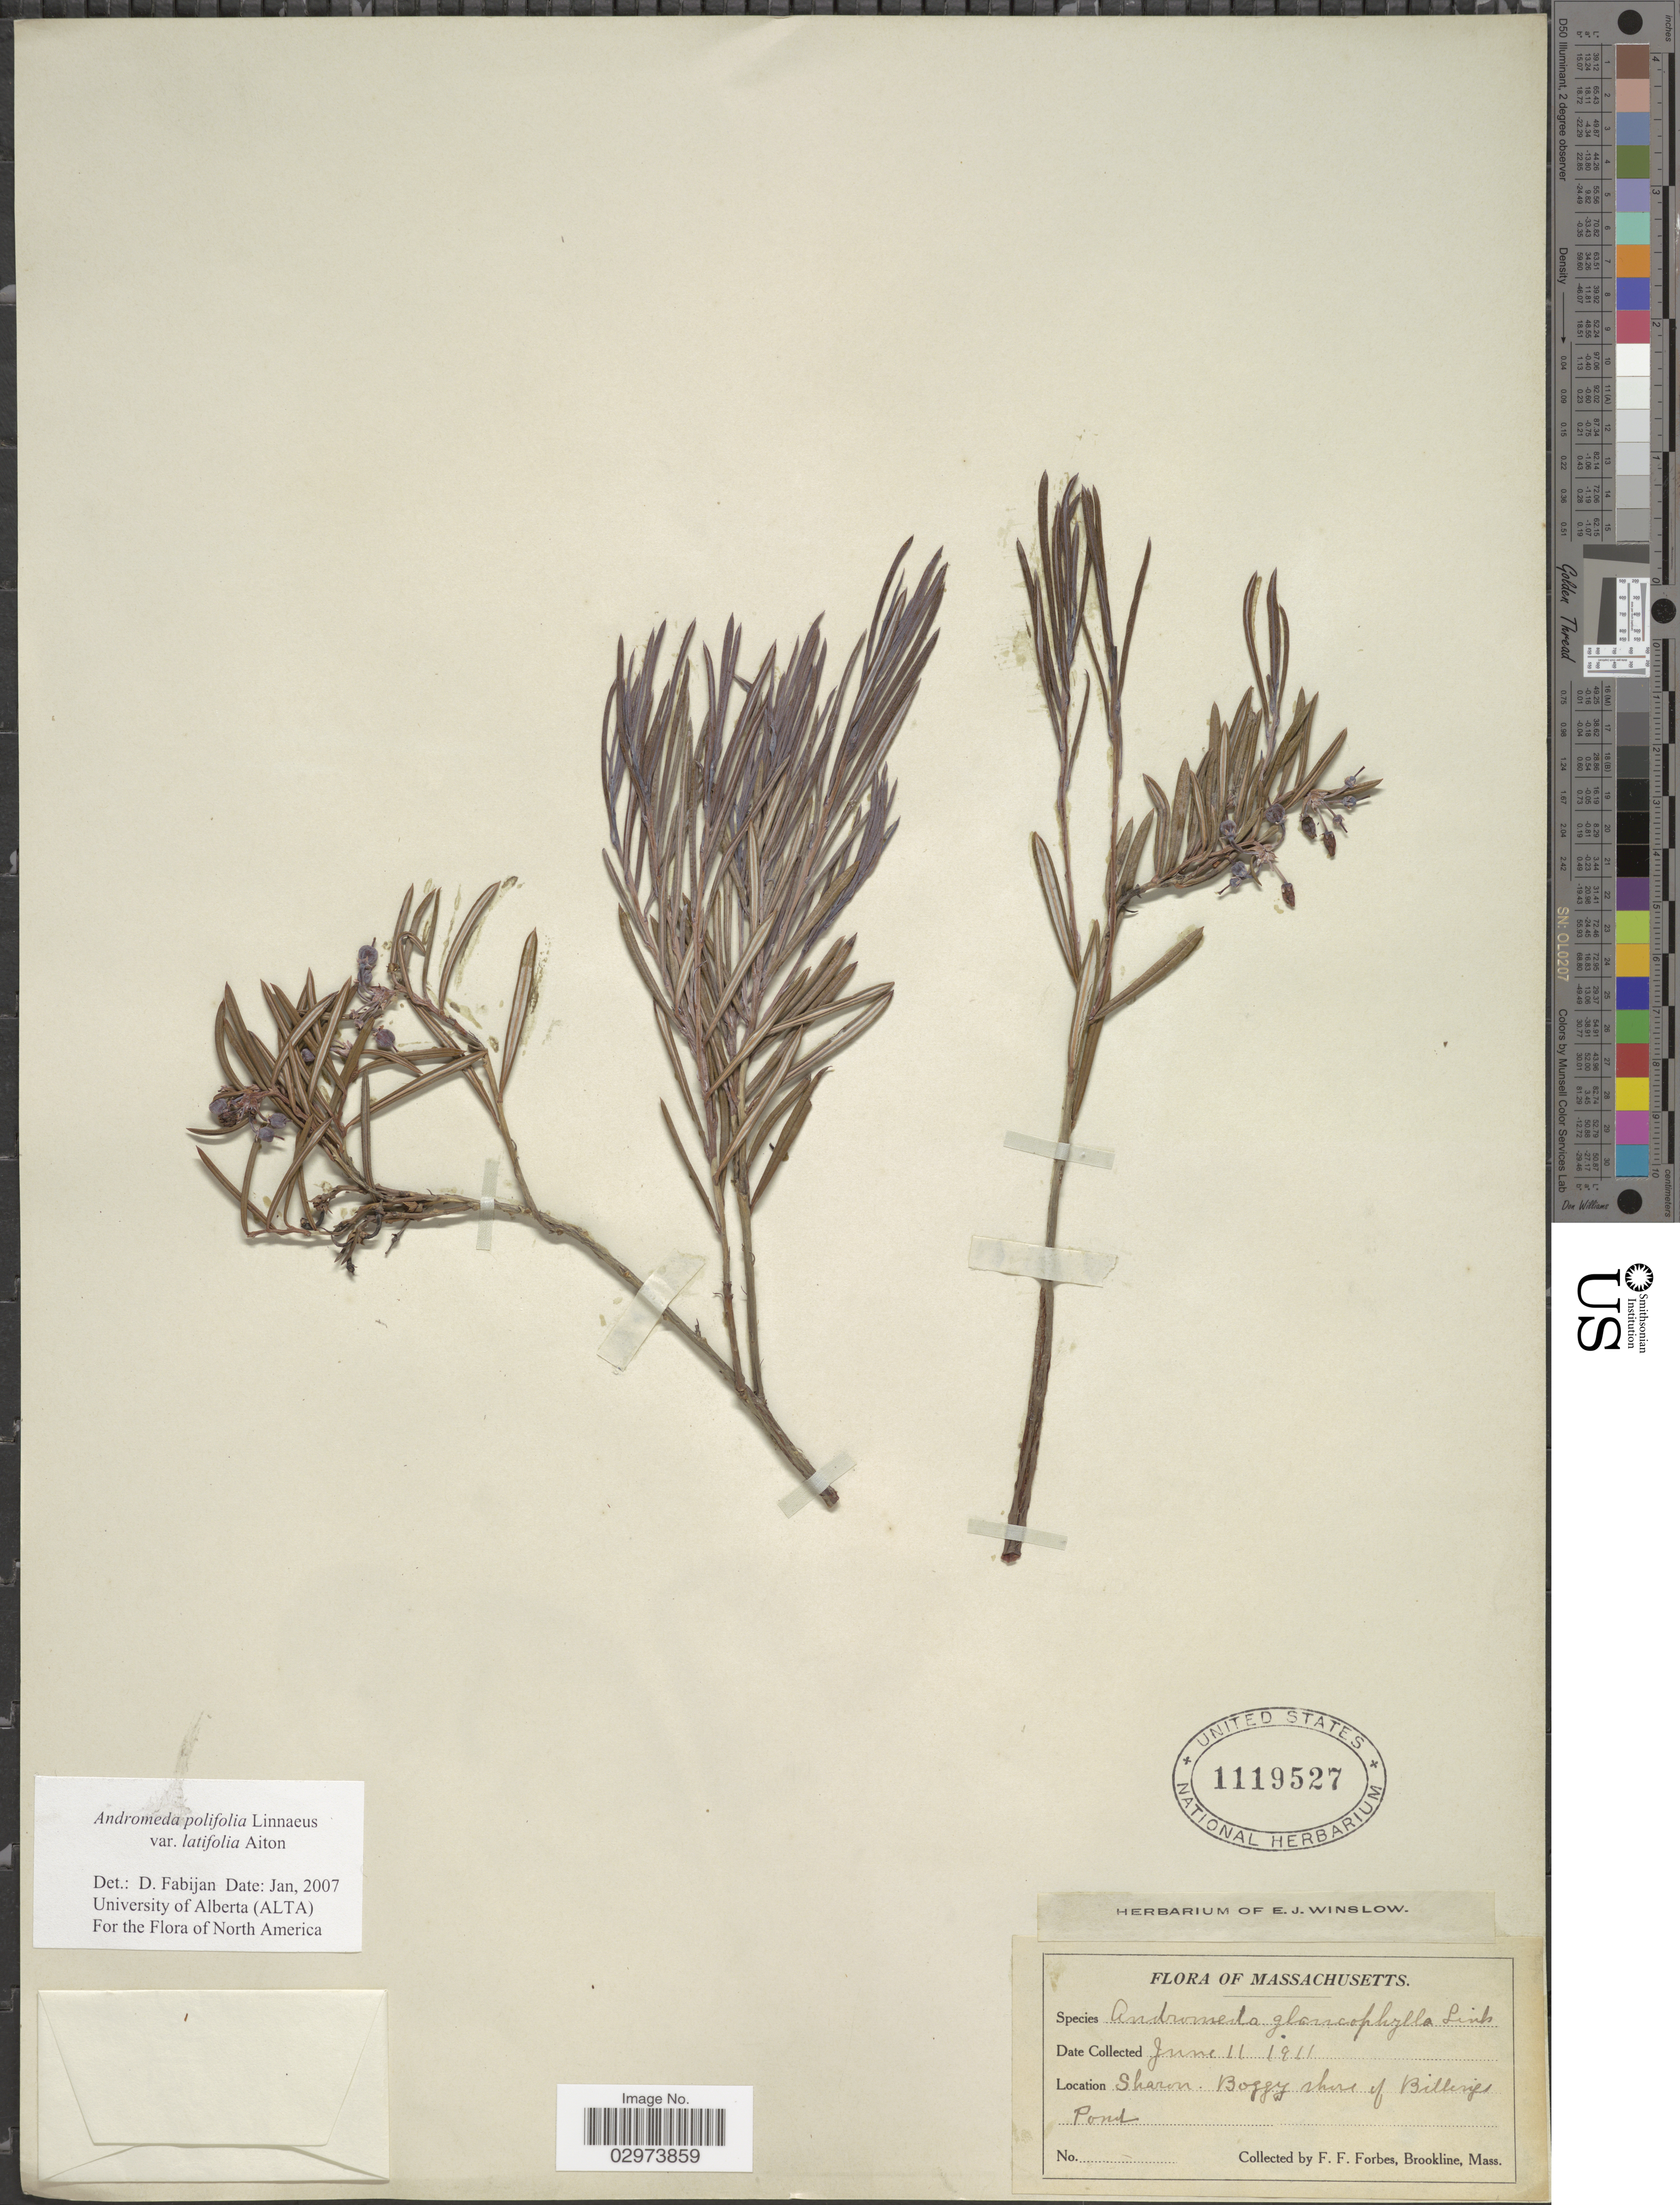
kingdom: Plantae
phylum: Tracheophyta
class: Magnoliopsida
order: Ericales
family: Ericaceae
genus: Andromeda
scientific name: Andromeda polifolia var. latifolia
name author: Aiton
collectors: F. Forbes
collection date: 1911-06-11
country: United States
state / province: Massachusetts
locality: Sharon. Boggy shore of Billings Pond.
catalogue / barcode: US 1119527